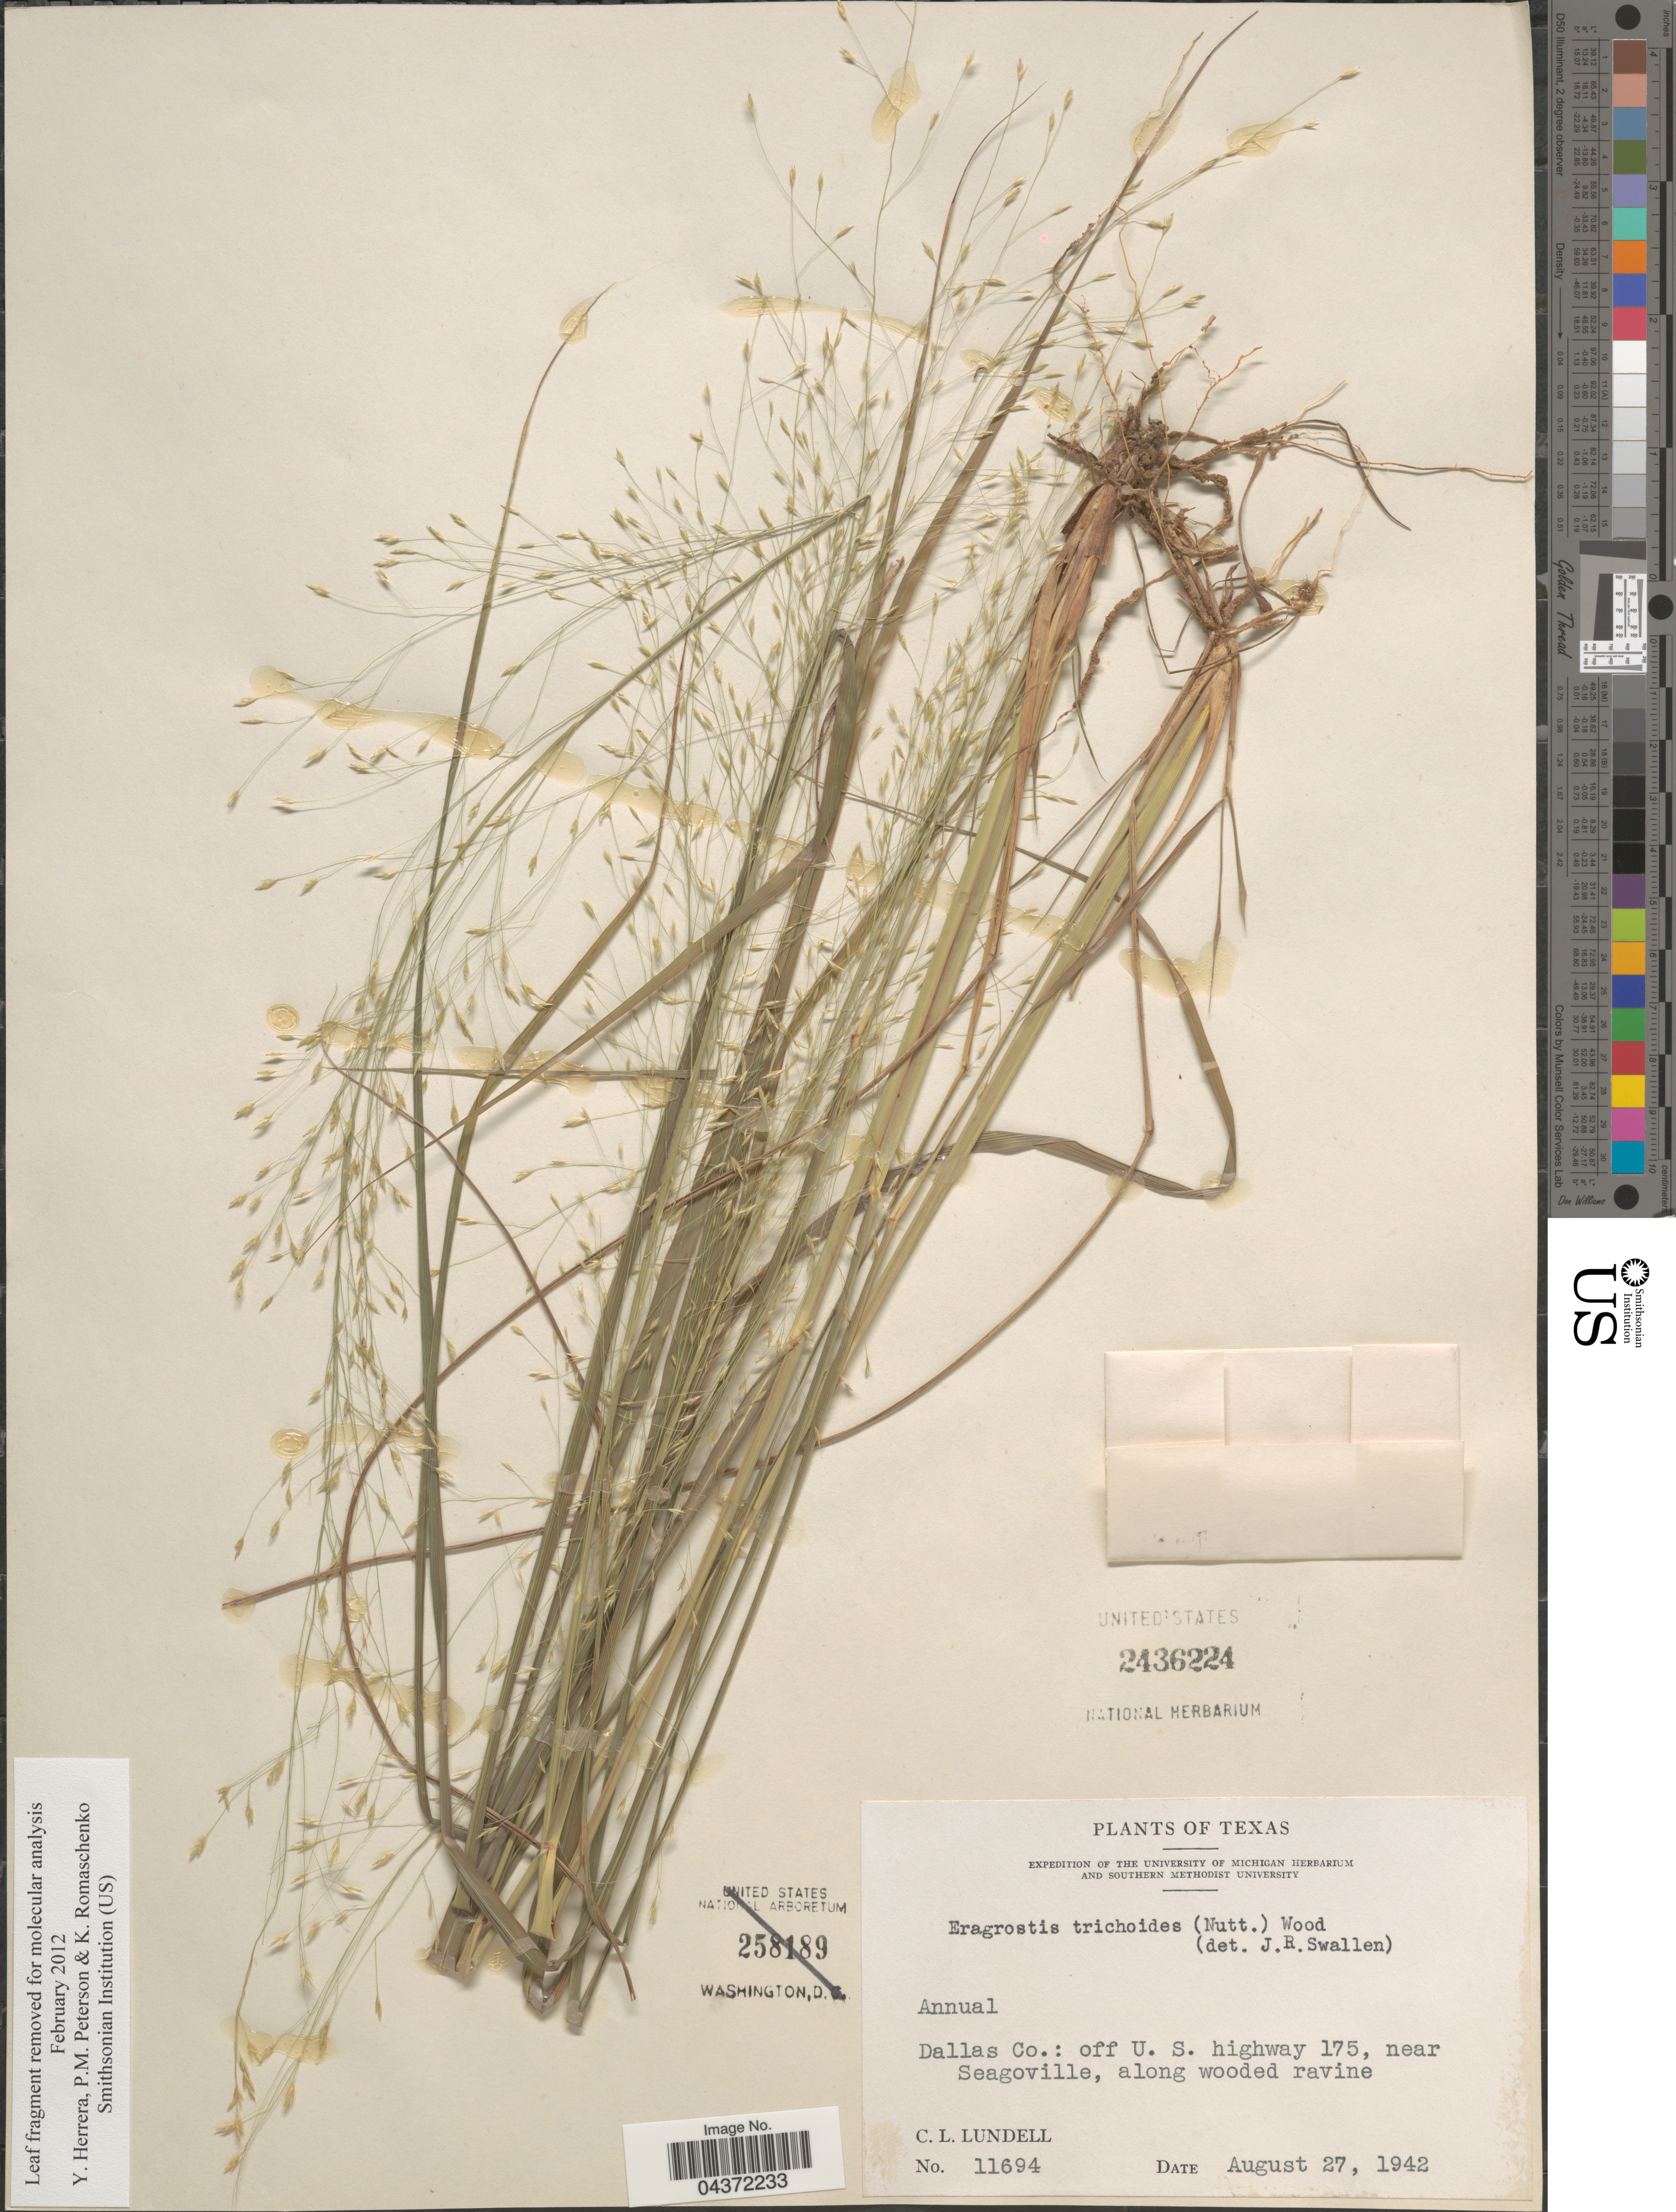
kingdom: Plantae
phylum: Tracheophyta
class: Liliopsida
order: Poales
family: Poaceae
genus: Eragrostis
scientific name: Eragrostis trichodes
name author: (Nutt.) Alph. Wood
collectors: C. L. Lundell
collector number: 11694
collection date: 1942-08-27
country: United States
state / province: Texas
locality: Dallas Co.: off U.S. highway 175, near Seagoville, along wooded ravine.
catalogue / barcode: US 2436224